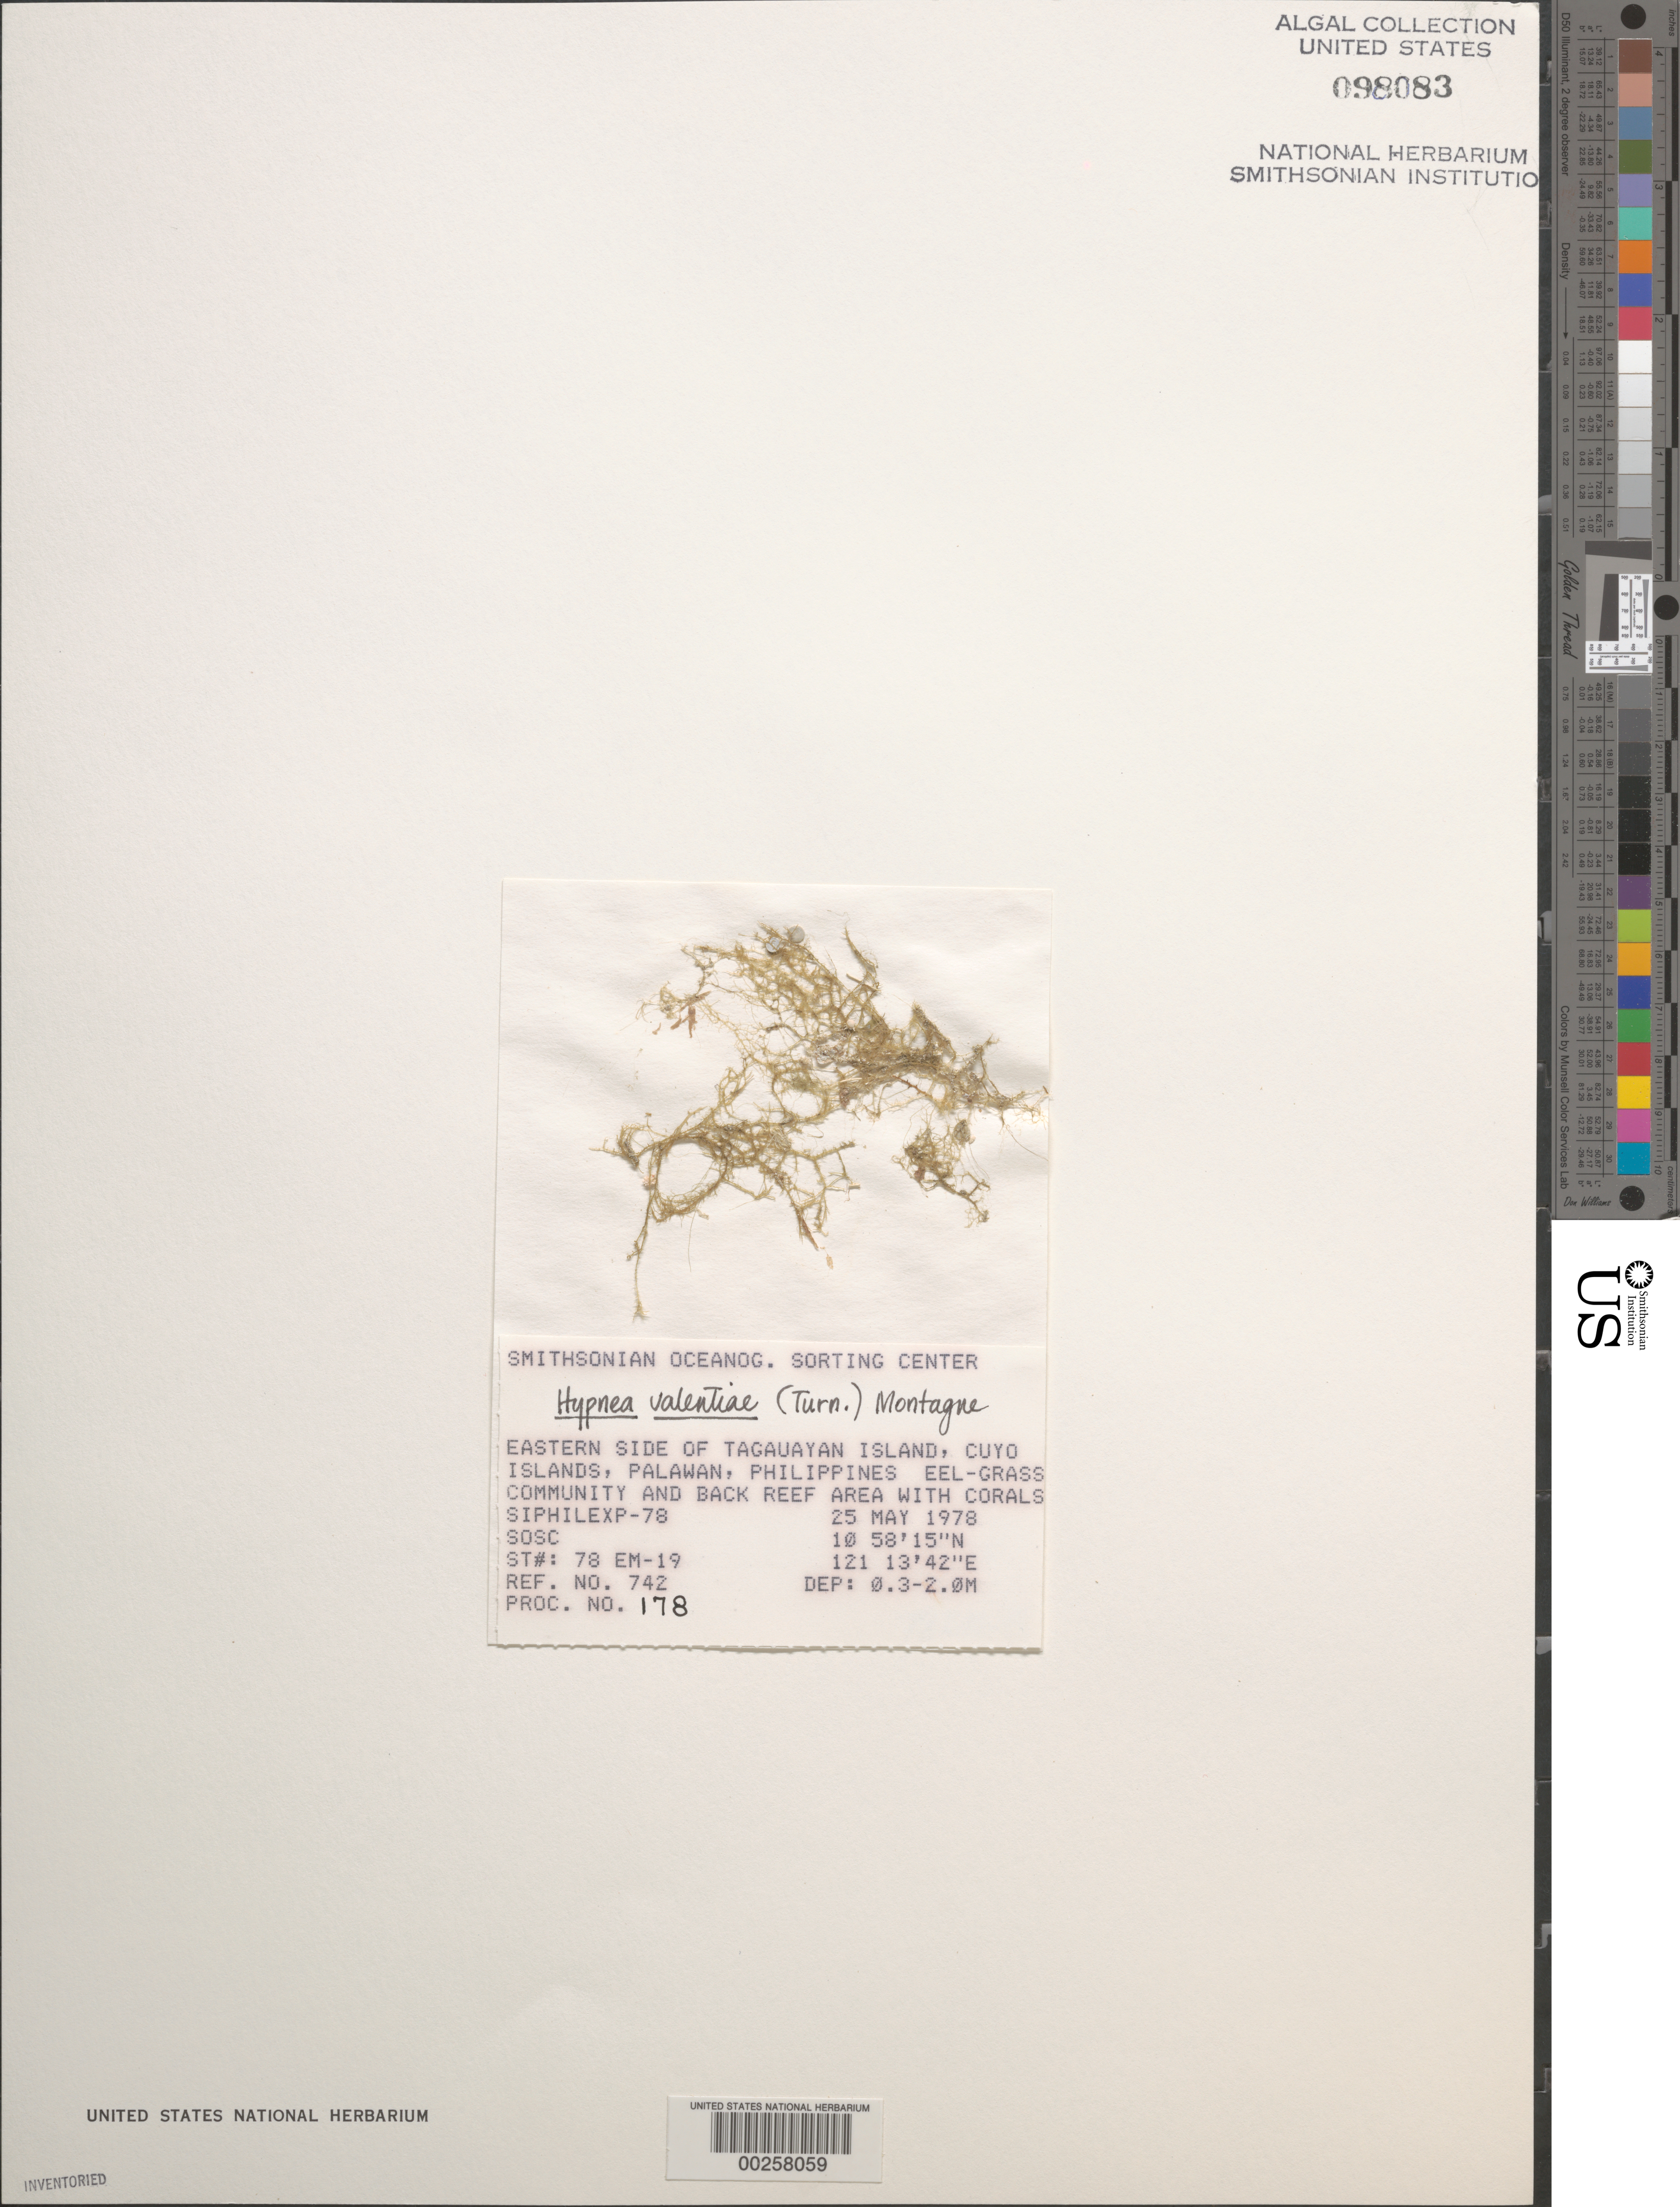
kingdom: Plantae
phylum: Rhodophyta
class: Florideophyceae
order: Gigartinales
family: Cystocloniaceae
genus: Hypnea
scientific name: Hypnea valentiae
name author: (Turner) Mont.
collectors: SOSC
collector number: Station 78 EM-19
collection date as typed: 25 May 1978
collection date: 1978-05-25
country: Philippines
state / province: Mimaropa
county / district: Palawan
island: Tagauayan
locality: Eastern side of island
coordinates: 10 58' 15" N, 121 13' 42" E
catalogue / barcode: US 98083